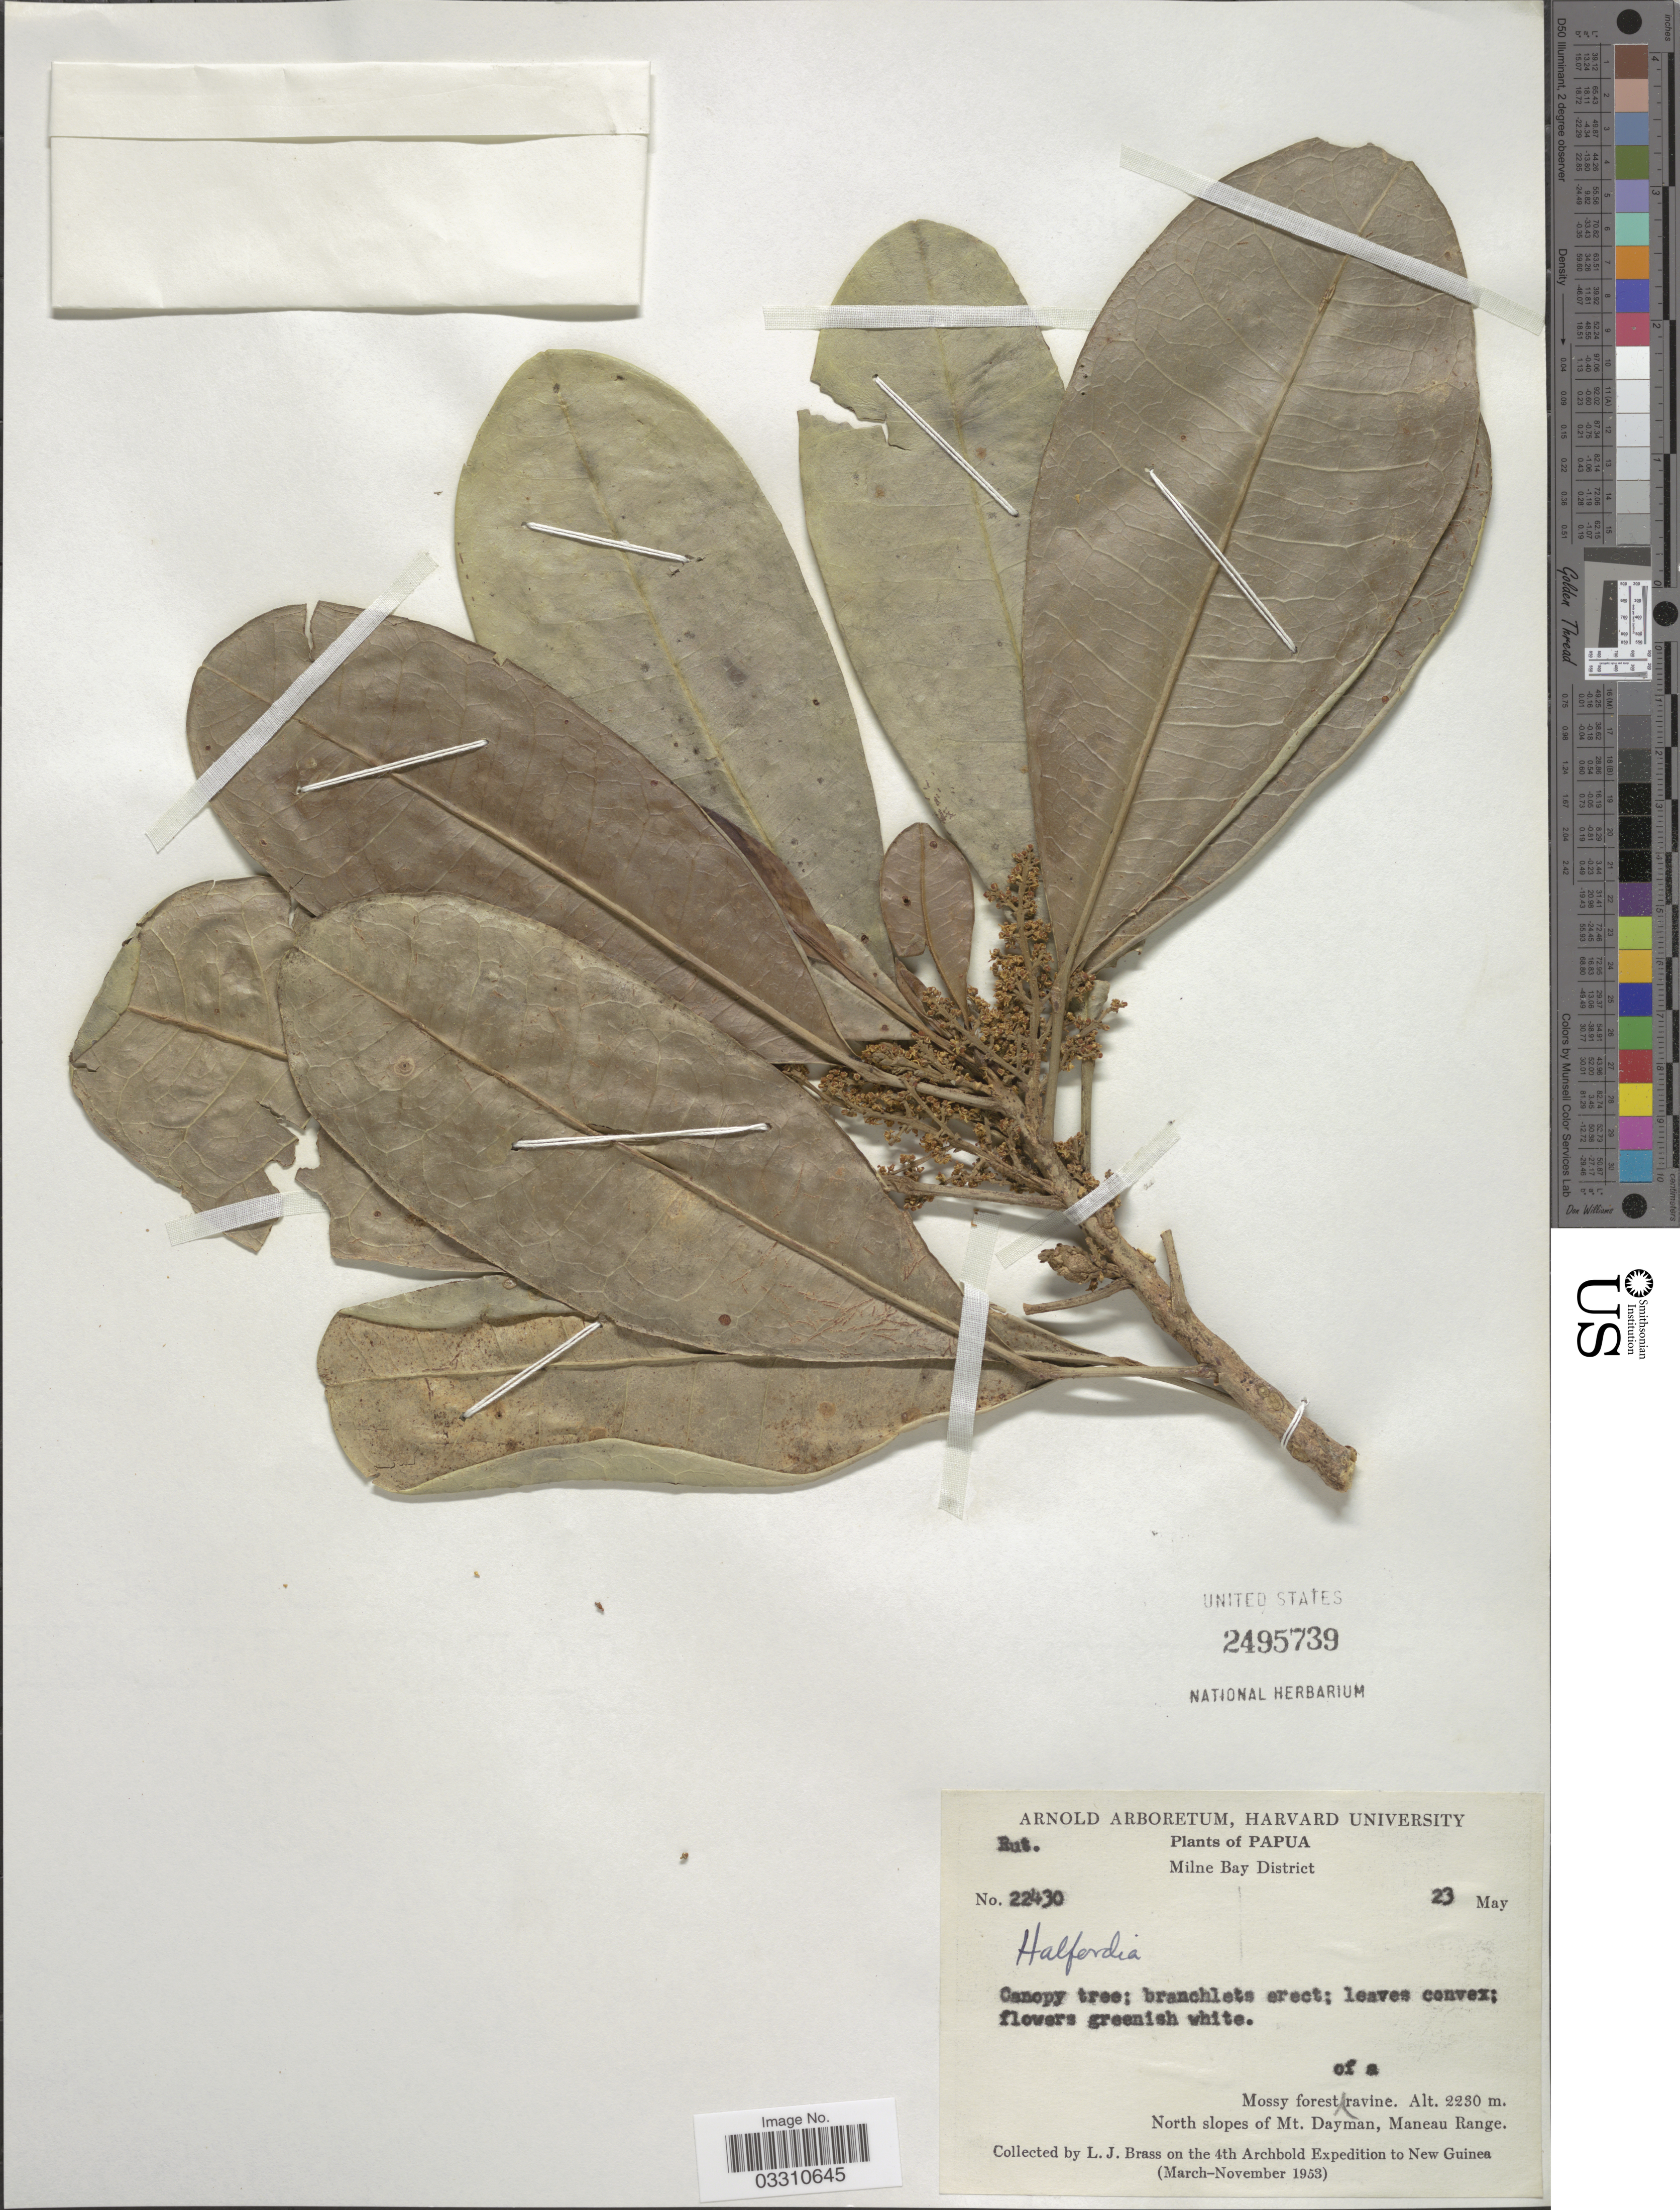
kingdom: Plantae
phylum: Tracheophyta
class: Magnoliopsida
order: Sapindales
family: Rutaceae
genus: Halfordia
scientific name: Halfordia sp.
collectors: L. J. Brass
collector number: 22430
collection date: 1953-05-23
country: Papua New Guinea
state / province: Milne Bay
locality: Papua. Milne Bay District. North slopes of Mt. Dayman, Maneau Range. New Guinea.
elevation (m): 2230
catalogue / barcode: US 2495739